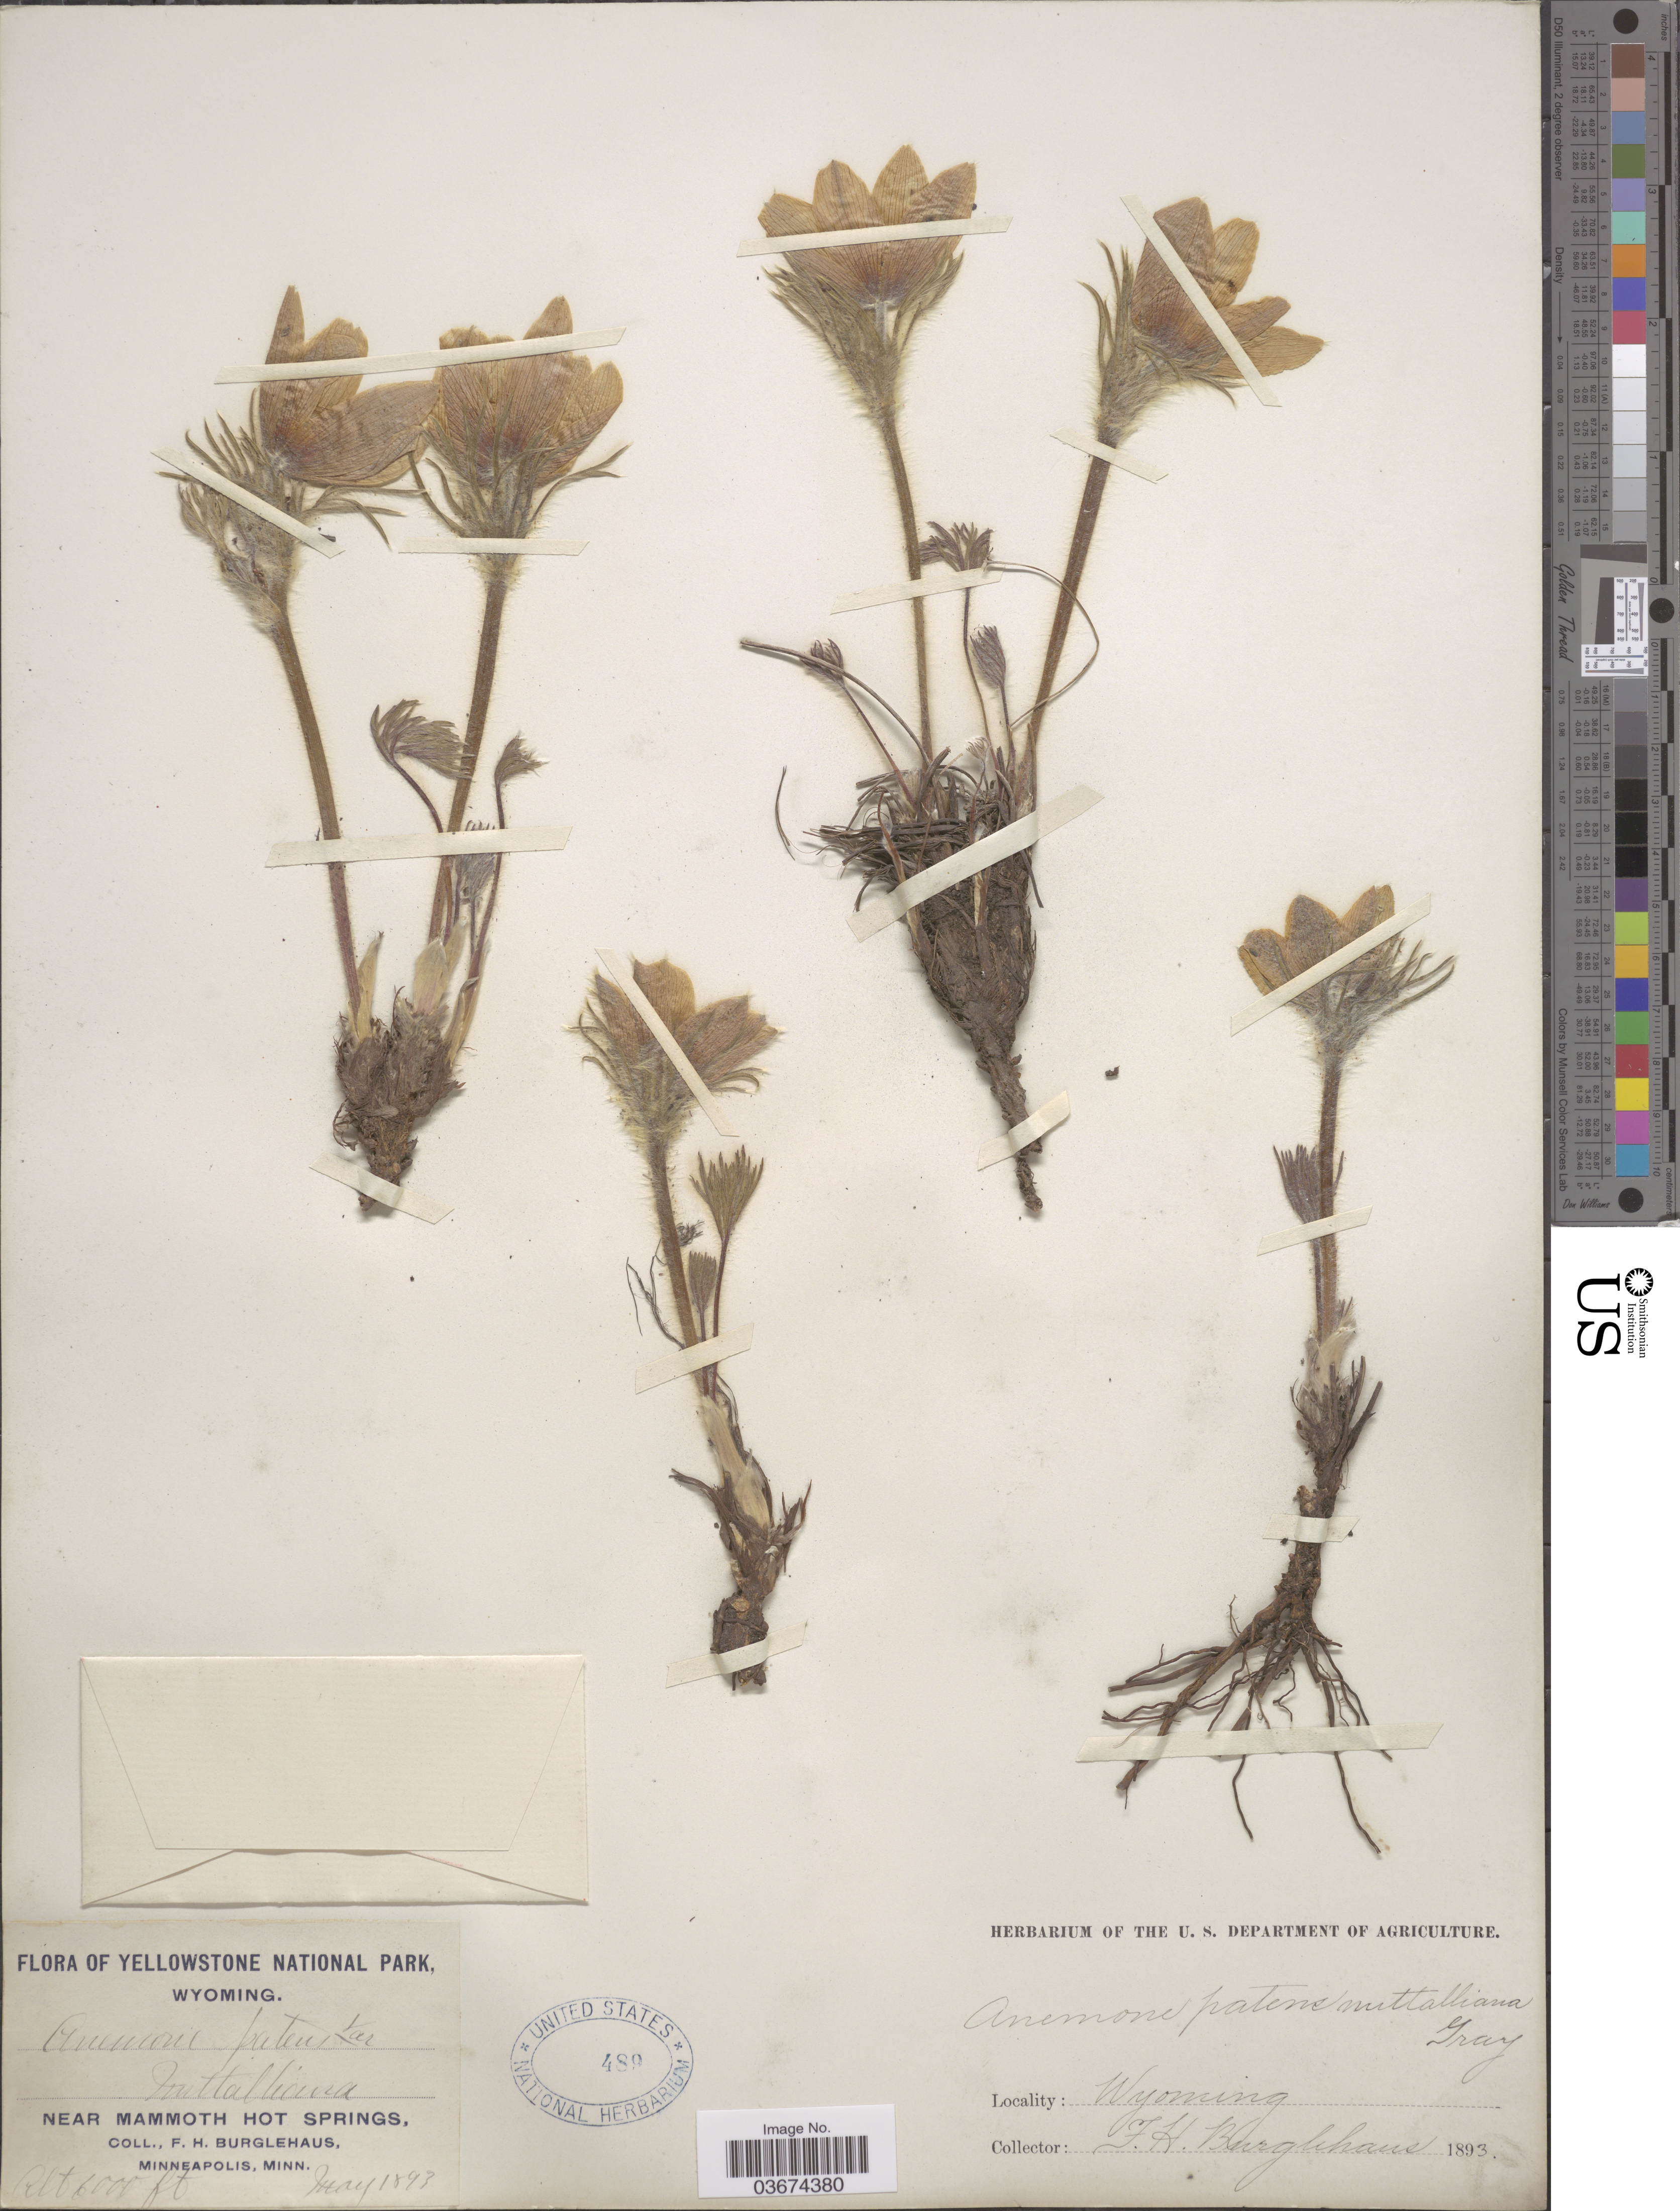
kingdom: Plantae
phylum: Tracheophyta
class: Magnoliopsida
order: Ranunculales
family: Ranunculaceae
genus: Pulsatilla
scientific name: Pulsatilla nuttalliana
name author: (DC.) Bercht. & J. Presl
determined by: Strong, Mark T., (BOT), Smithsonian Institution - National Museum of Natural History (UNITED STATES)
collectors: F. Burglehaus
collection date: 1893-05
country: United States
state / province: Wyoming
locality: Yellowstone National Park. Near Mammoth Hot Springs.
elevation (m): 1829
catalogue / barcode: US 489